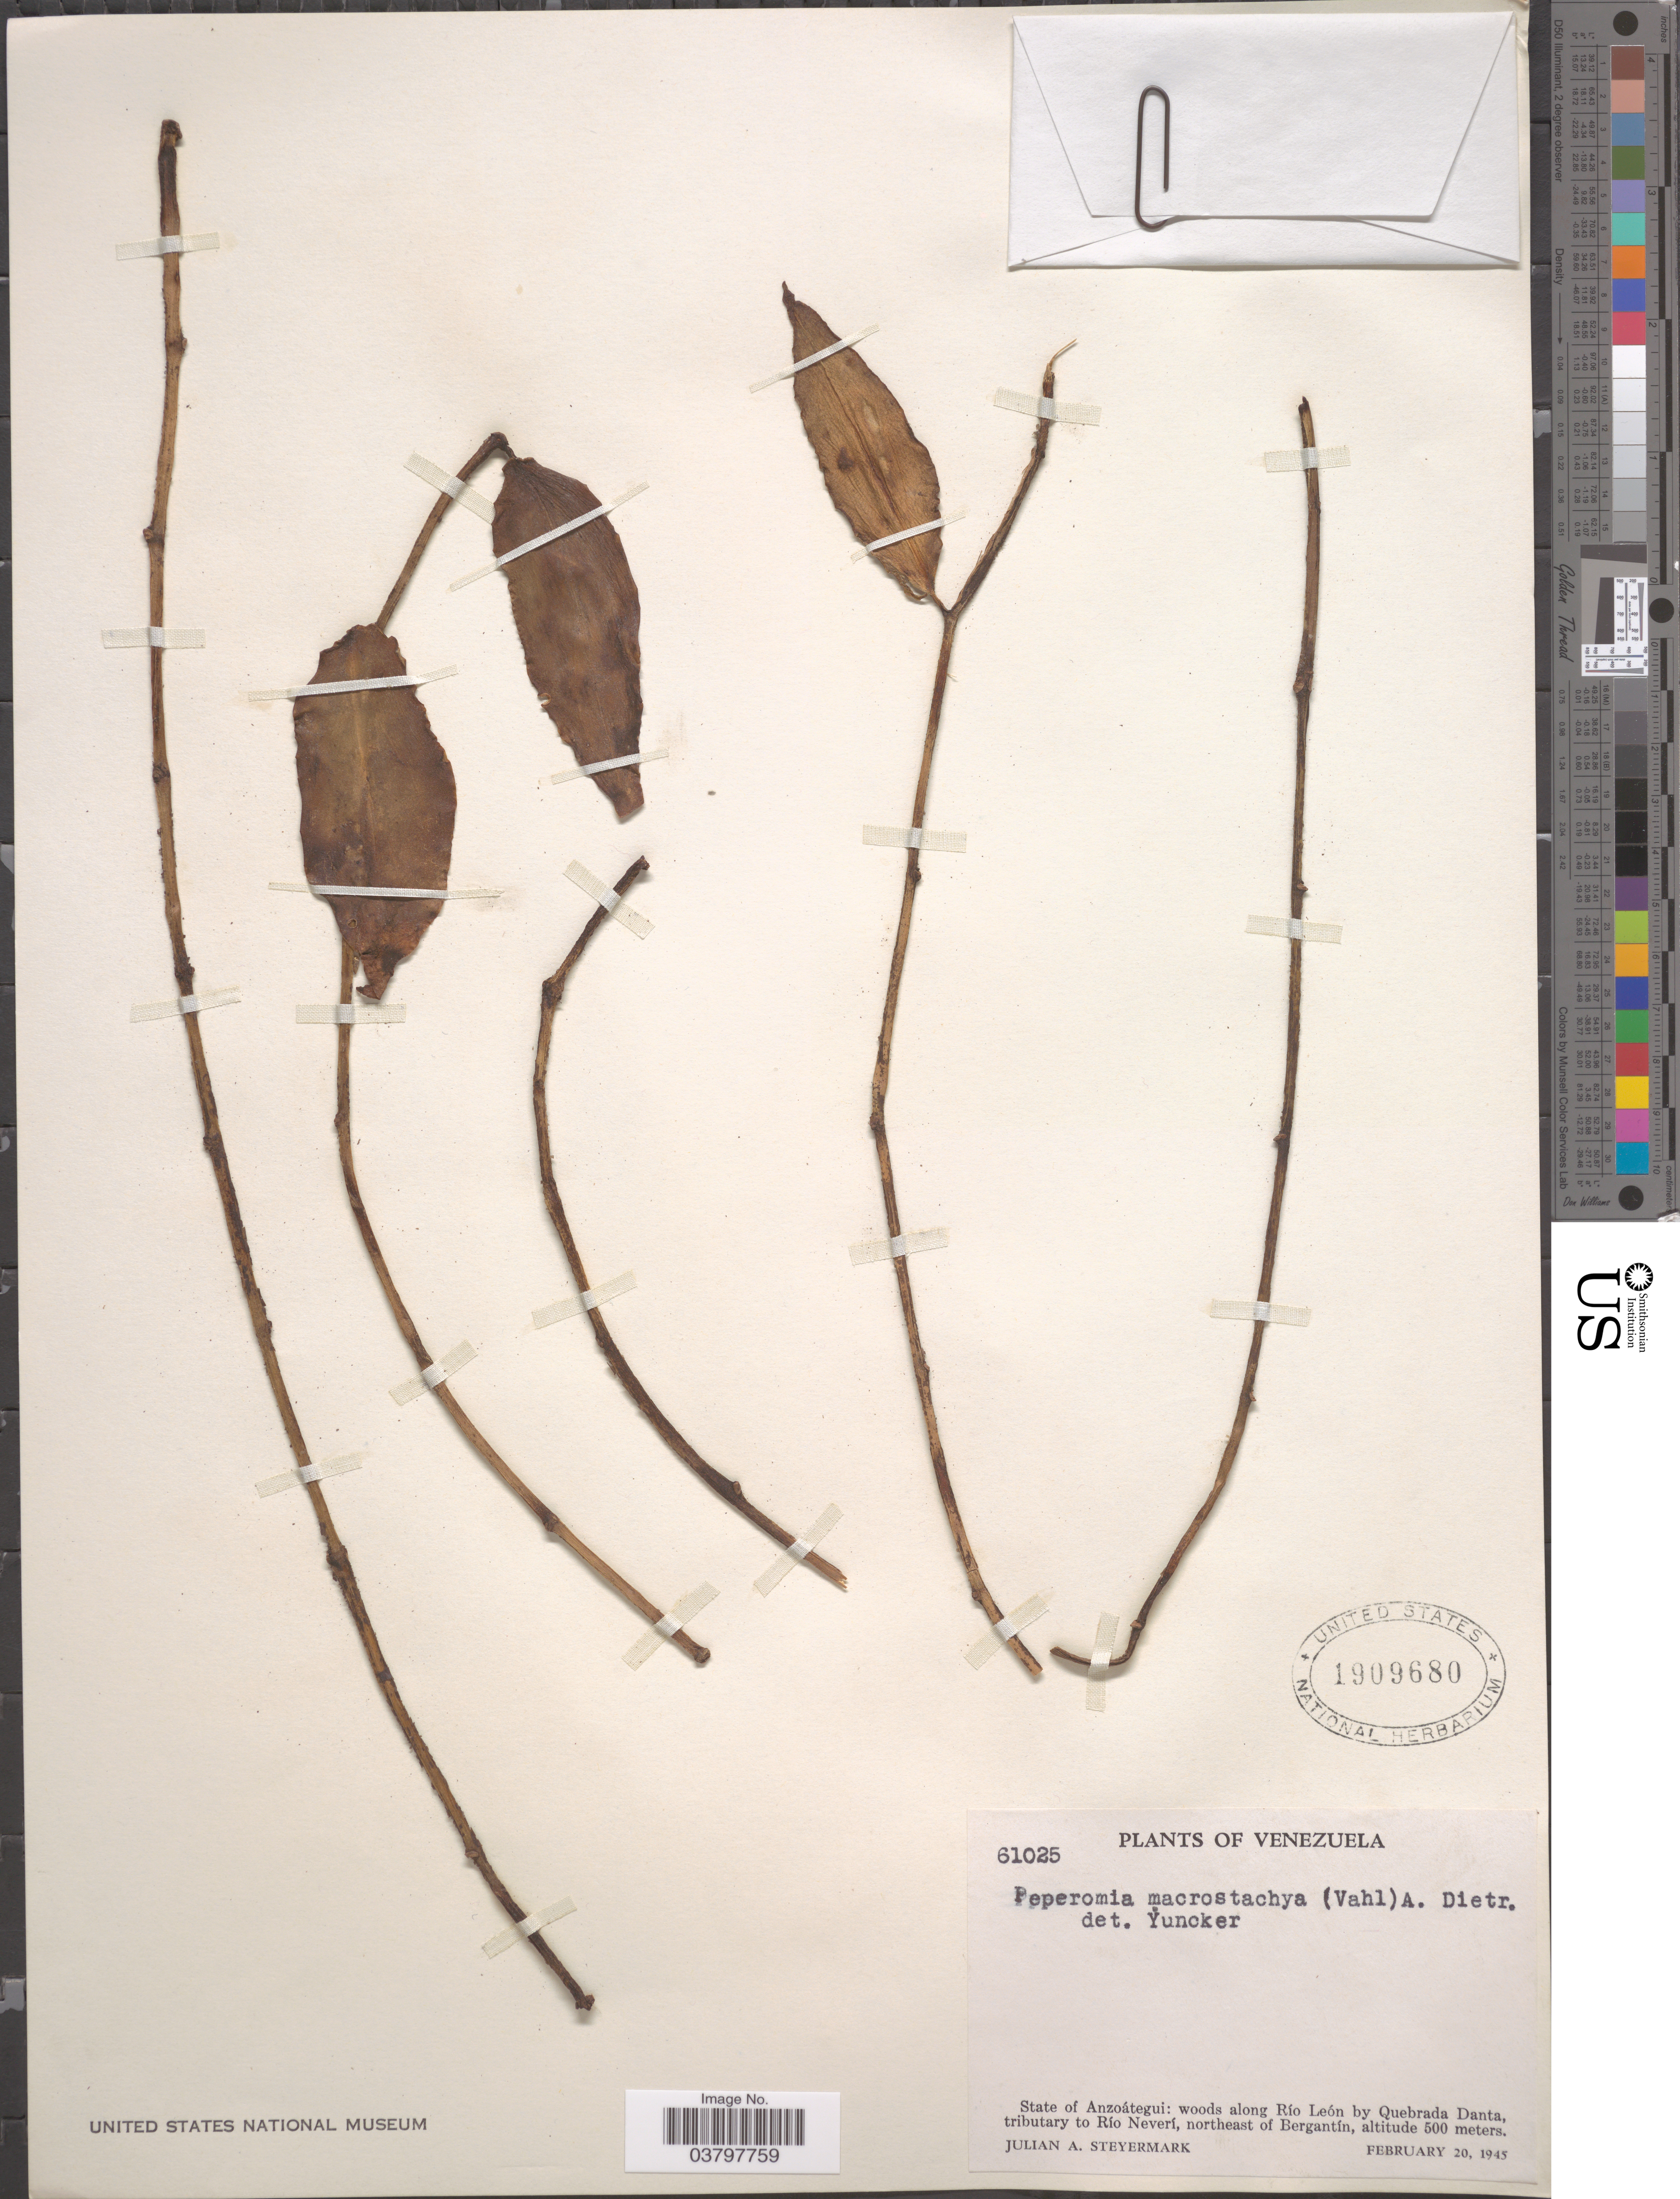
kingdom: Plantae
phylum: Tracheophyta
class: Magnoliopsida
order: Piperales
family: Piperaceae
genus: Peperomia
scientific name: Peperomia macrostachya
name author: (Vahl) A. Dietr.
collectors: J. Steyermark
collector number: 61025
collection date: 1945-02-20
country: Venezuela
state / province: Anzoategui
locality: Woods along Río León by Quebrada Danta, tributary to Río Neverí, northeast of Bergantín.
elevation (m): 500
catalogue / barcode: US 1909680